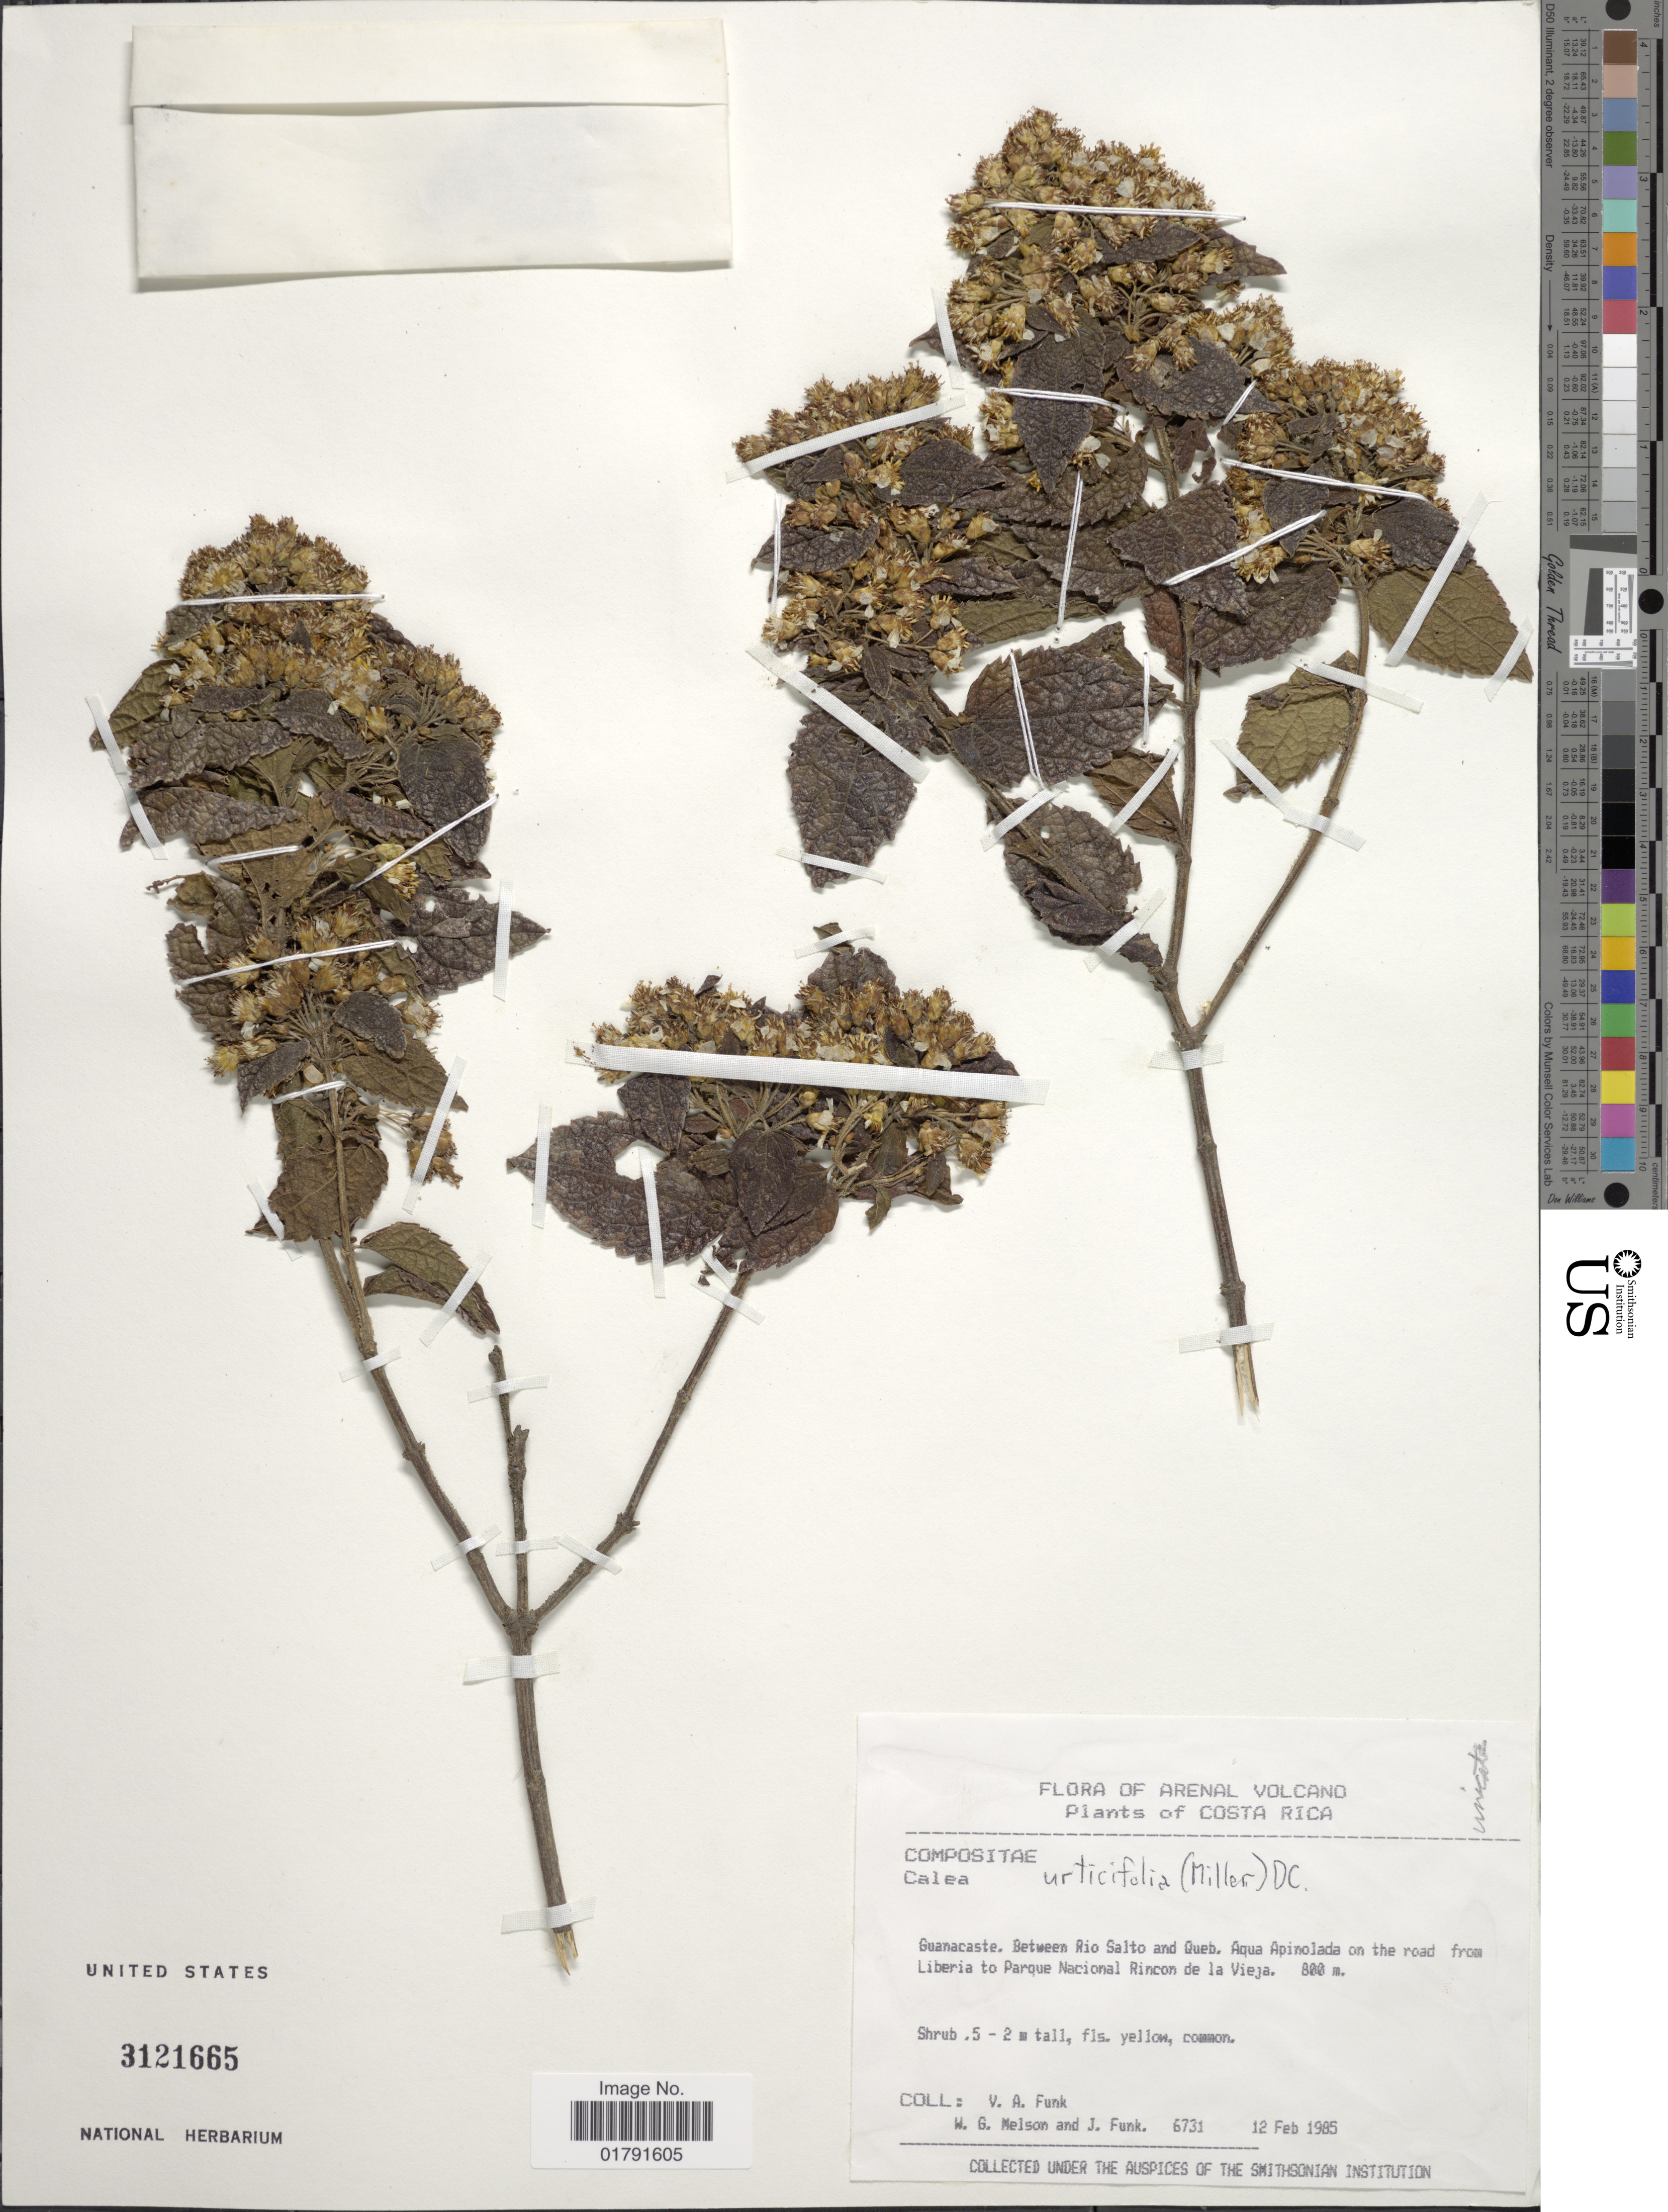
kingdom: Plantae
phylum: Tracheophyta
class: Magnoliopsida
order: Asterales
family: Asteraceae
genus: Calea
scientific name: Calea urticifolia var. urticifolia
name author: (Mill.) DC.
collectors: V. Funk, W. G. Nelson & J. Funk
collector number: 6731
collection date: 1985-02-12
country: Costa Rica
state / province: Guanacaste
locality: Between Rio Salto and Queb, Aqua Apinolada on the road from Liberia to Parque Nacional Rincon de la Vieja.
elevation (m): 800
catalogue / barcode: US 3121665